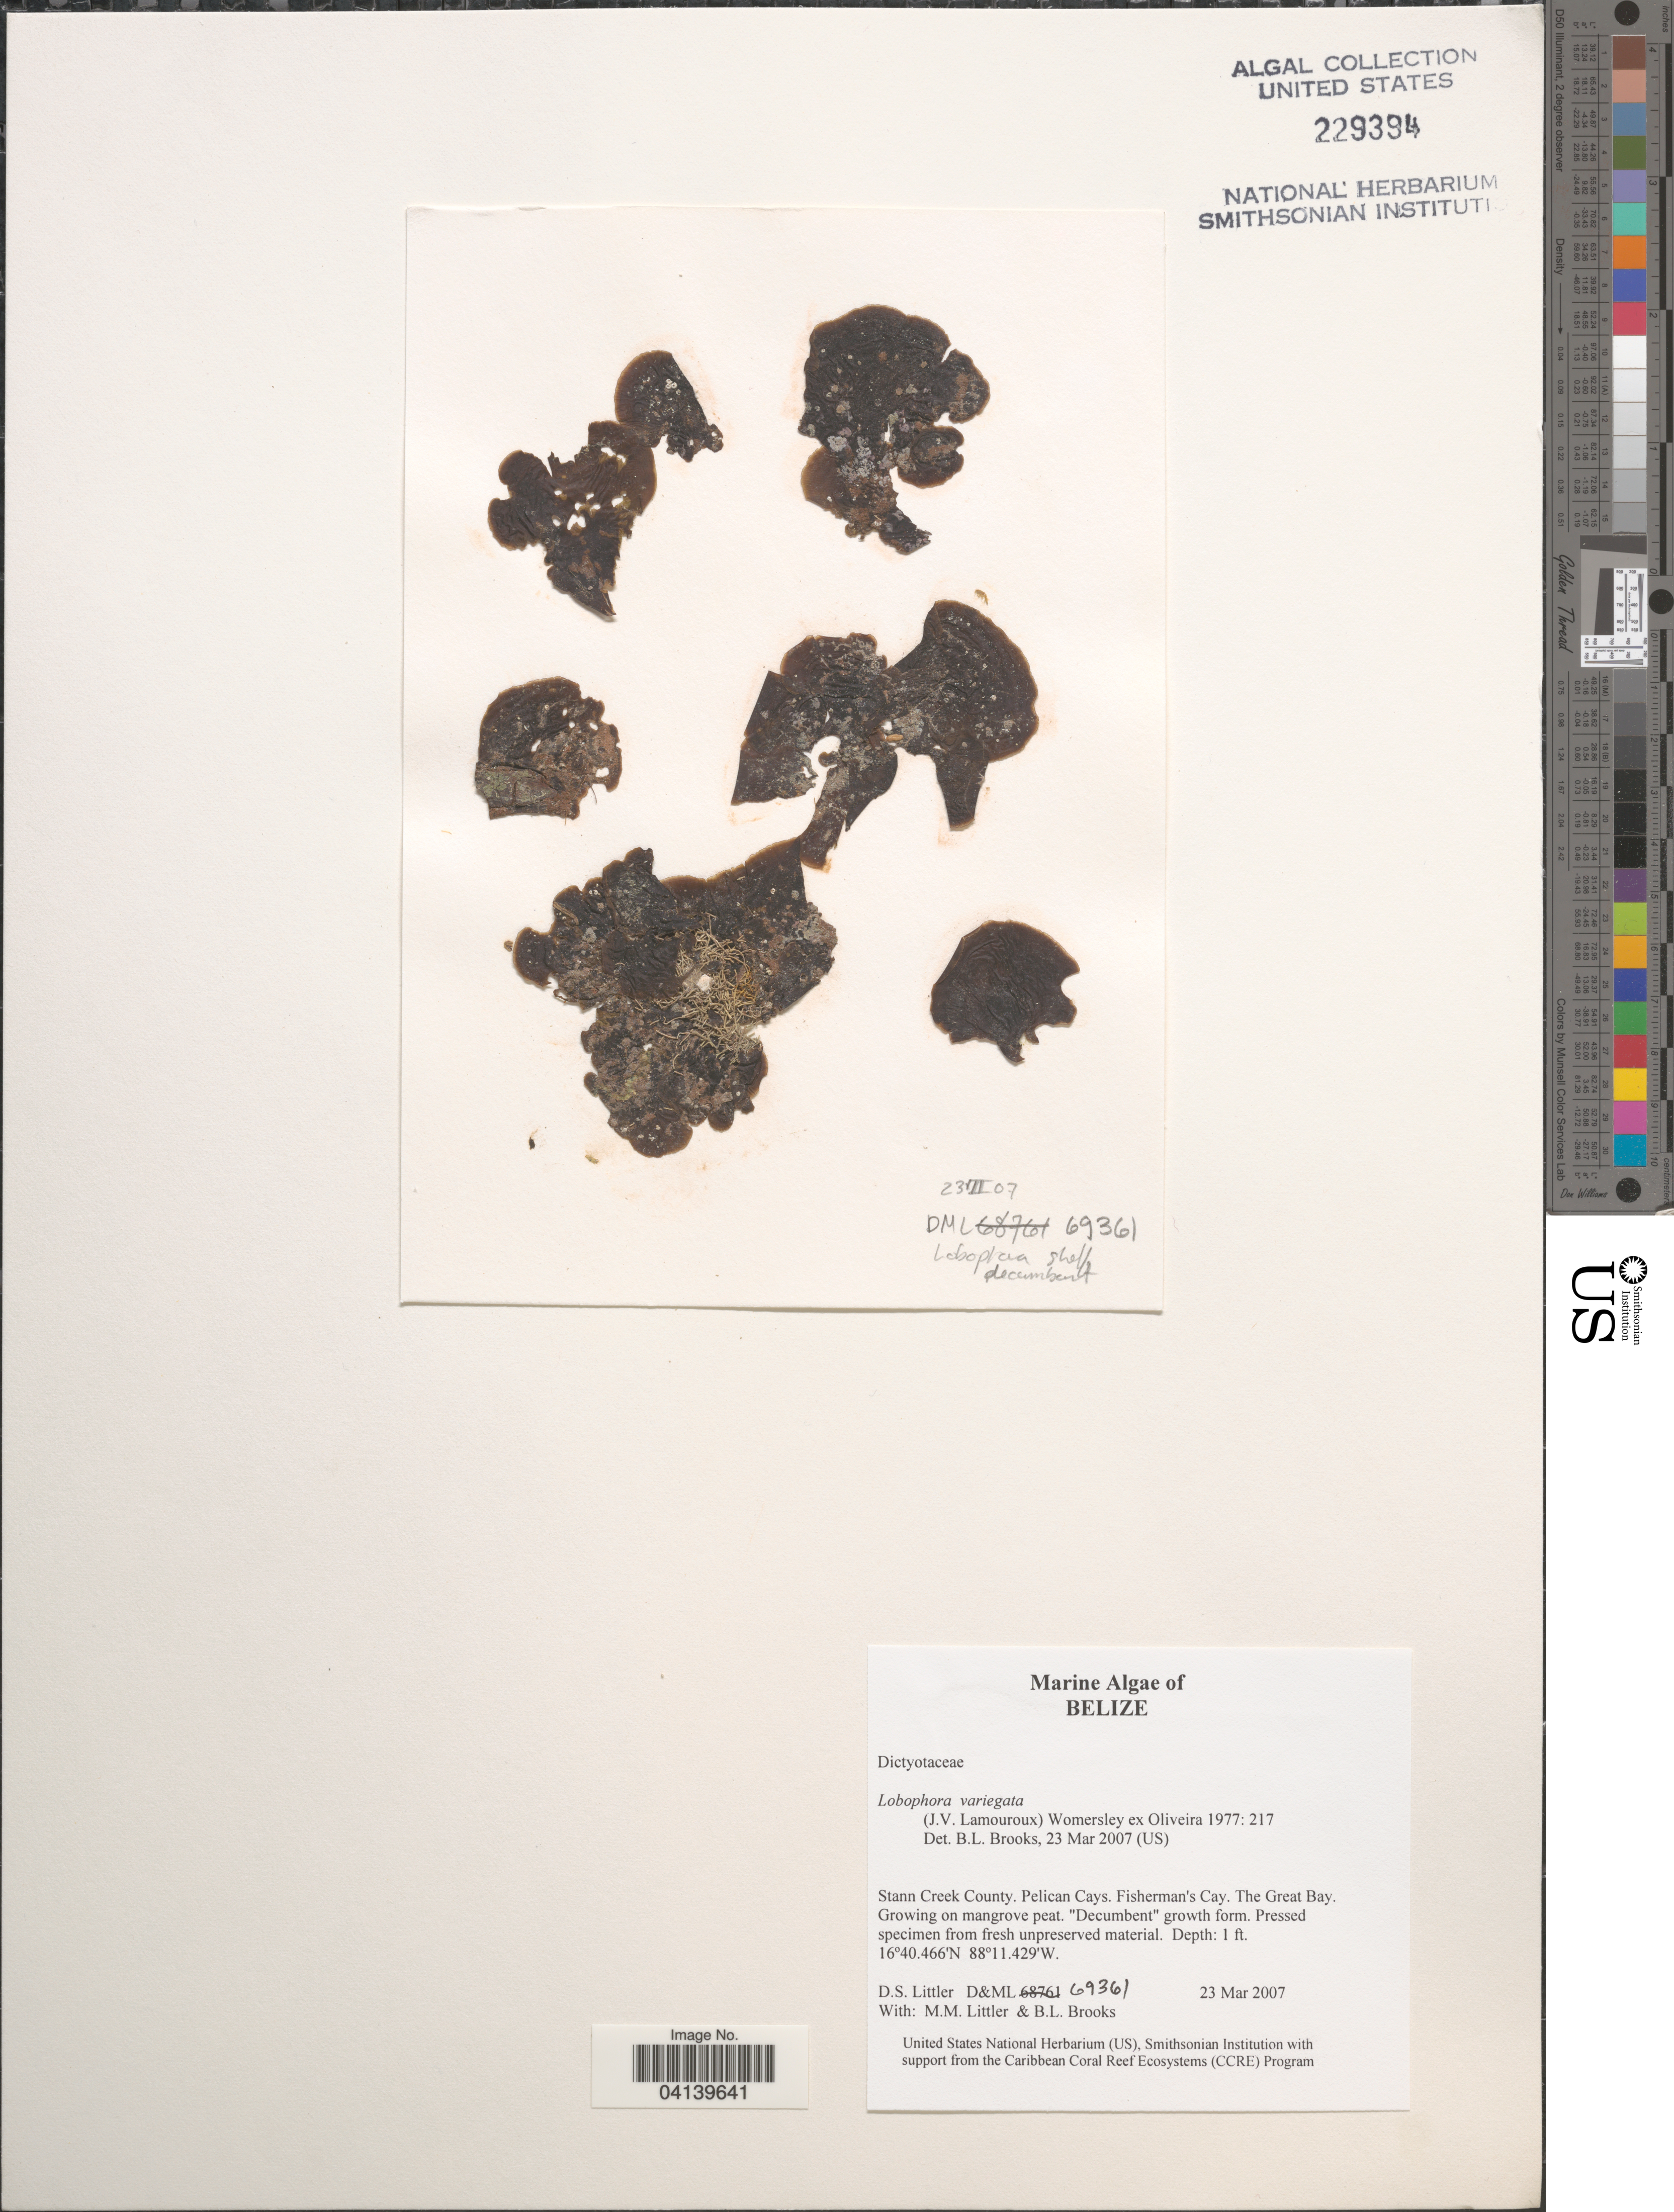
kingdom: Chromista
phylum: Ochrophyta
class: Phaeophyceae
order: Dictyotales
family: Dictyotaceae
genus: Lobophora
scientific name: Lobophora variegata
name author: (J.V.Lamouroux) Womersley & E.C. Oliveira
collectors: D. S. Littler & B. Brooks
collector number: D&ML69361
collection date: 2007-03-23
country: Belize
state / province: Stann Creek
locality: Stann Creek County. Pelican Cays. Fisherman's Cay. The Great Bay.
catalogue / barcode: US 229394